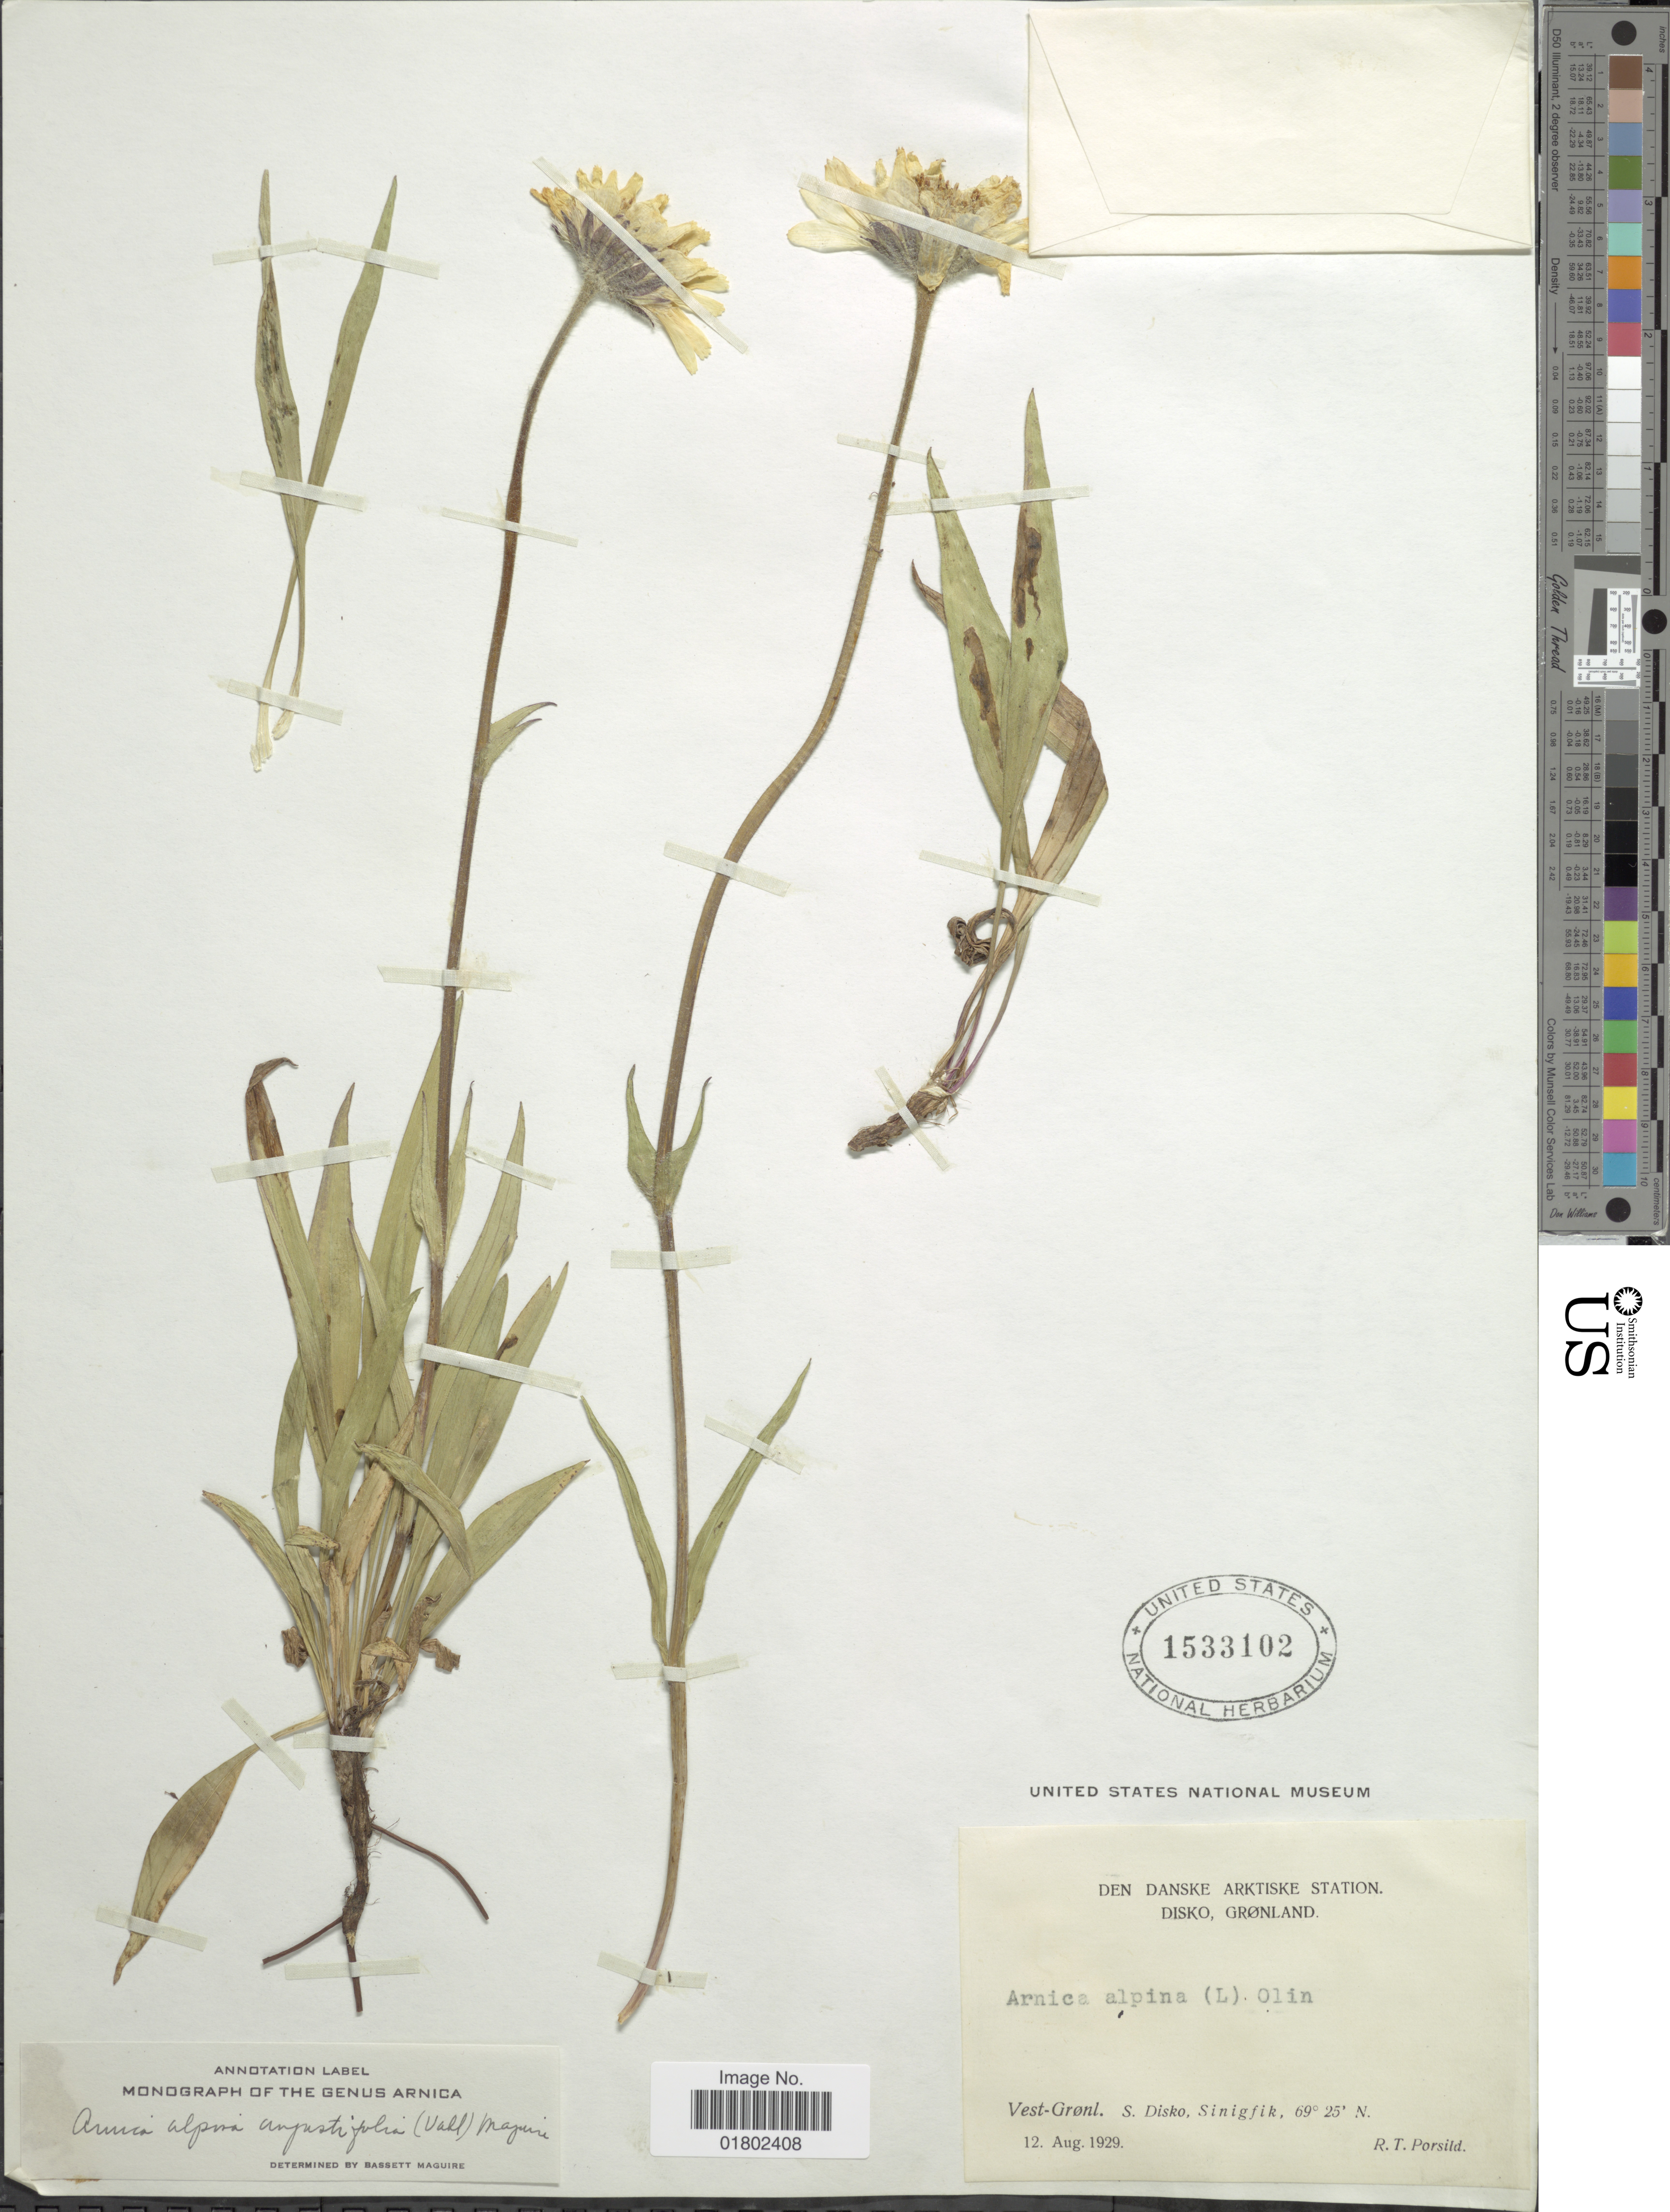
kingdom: Plantae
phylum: Tracheophyta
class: Magnoliopsida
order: Asterales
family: Asteraceae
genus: Arnica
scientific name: Arnica alpina var. angustifolia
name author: (Vahl) Maguire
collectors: R. T. Porsild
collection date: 1929-08-12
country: Greenland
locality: Vest-Gronl. S. Disko, Sinigfik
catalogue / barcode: US 1533102